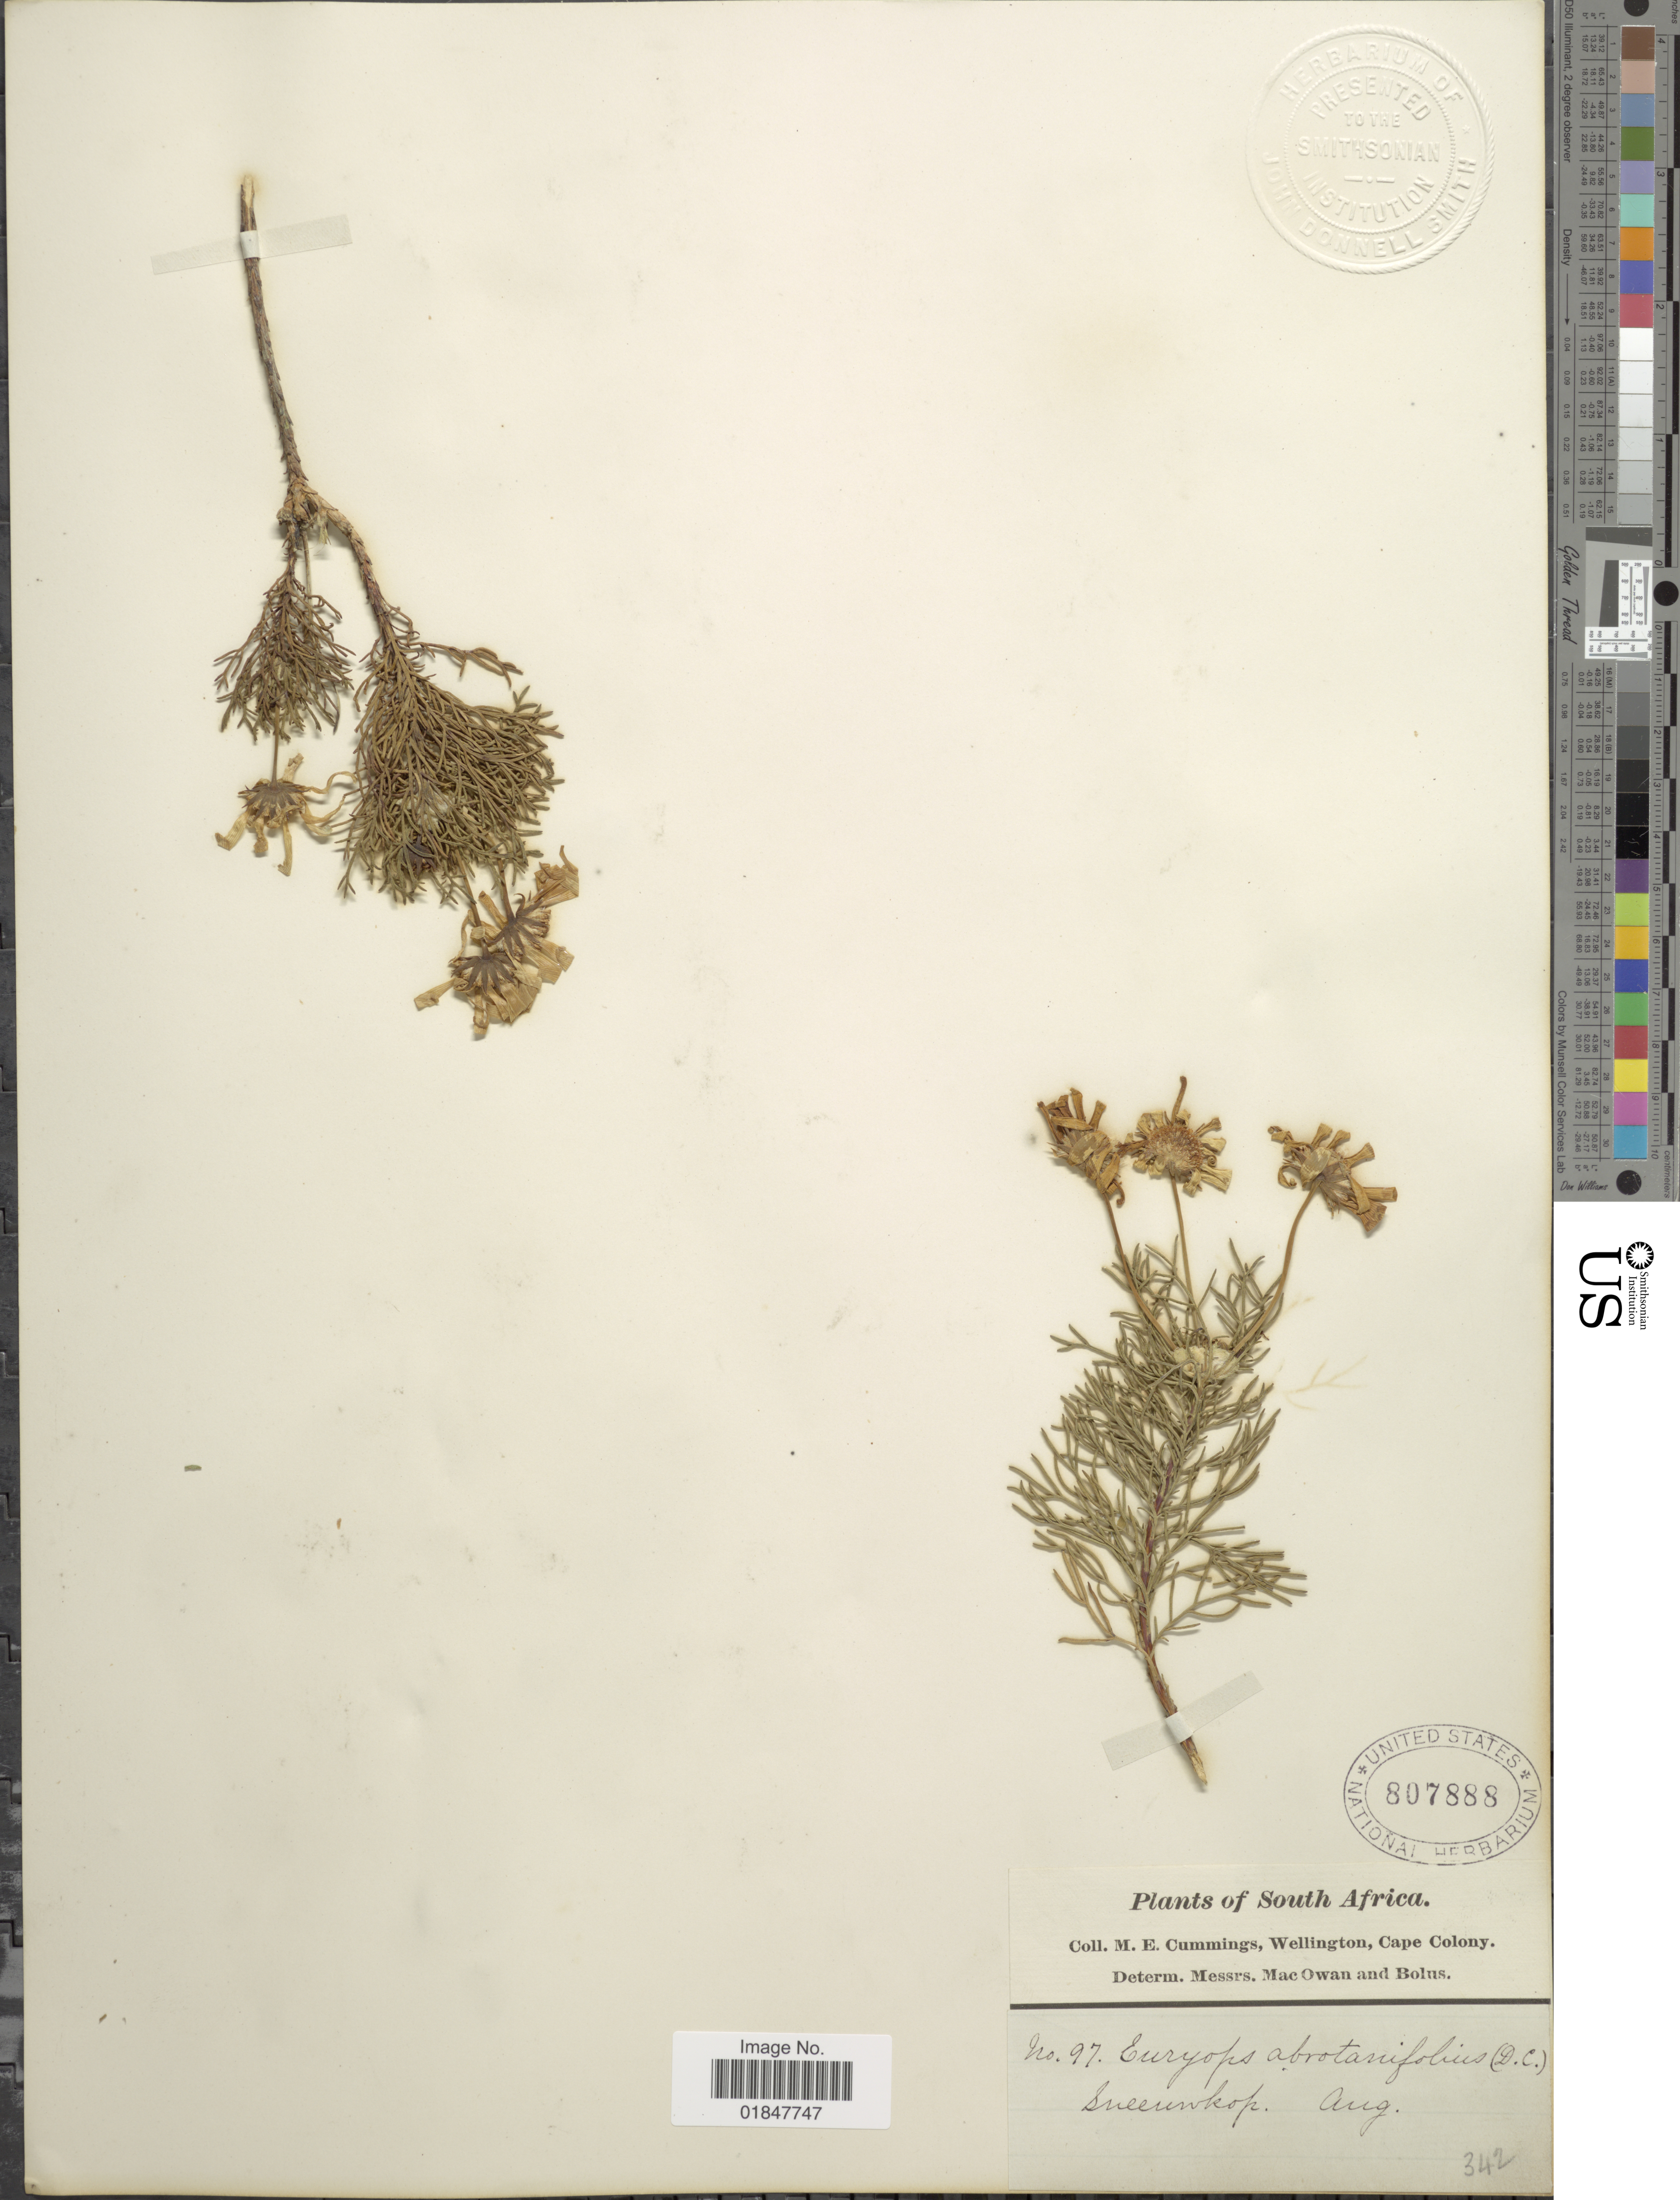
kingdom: Plantae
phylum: Tracheophyta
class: Magnoliopsida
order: Asterales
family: Asteraceae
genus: Euryops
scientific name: Euryops abrotanifolius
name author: (L.) DC.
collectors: M. E. Cummings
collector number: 97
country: South Africa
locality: Sneeuwkop [unsure placement]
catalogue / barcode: US 807888